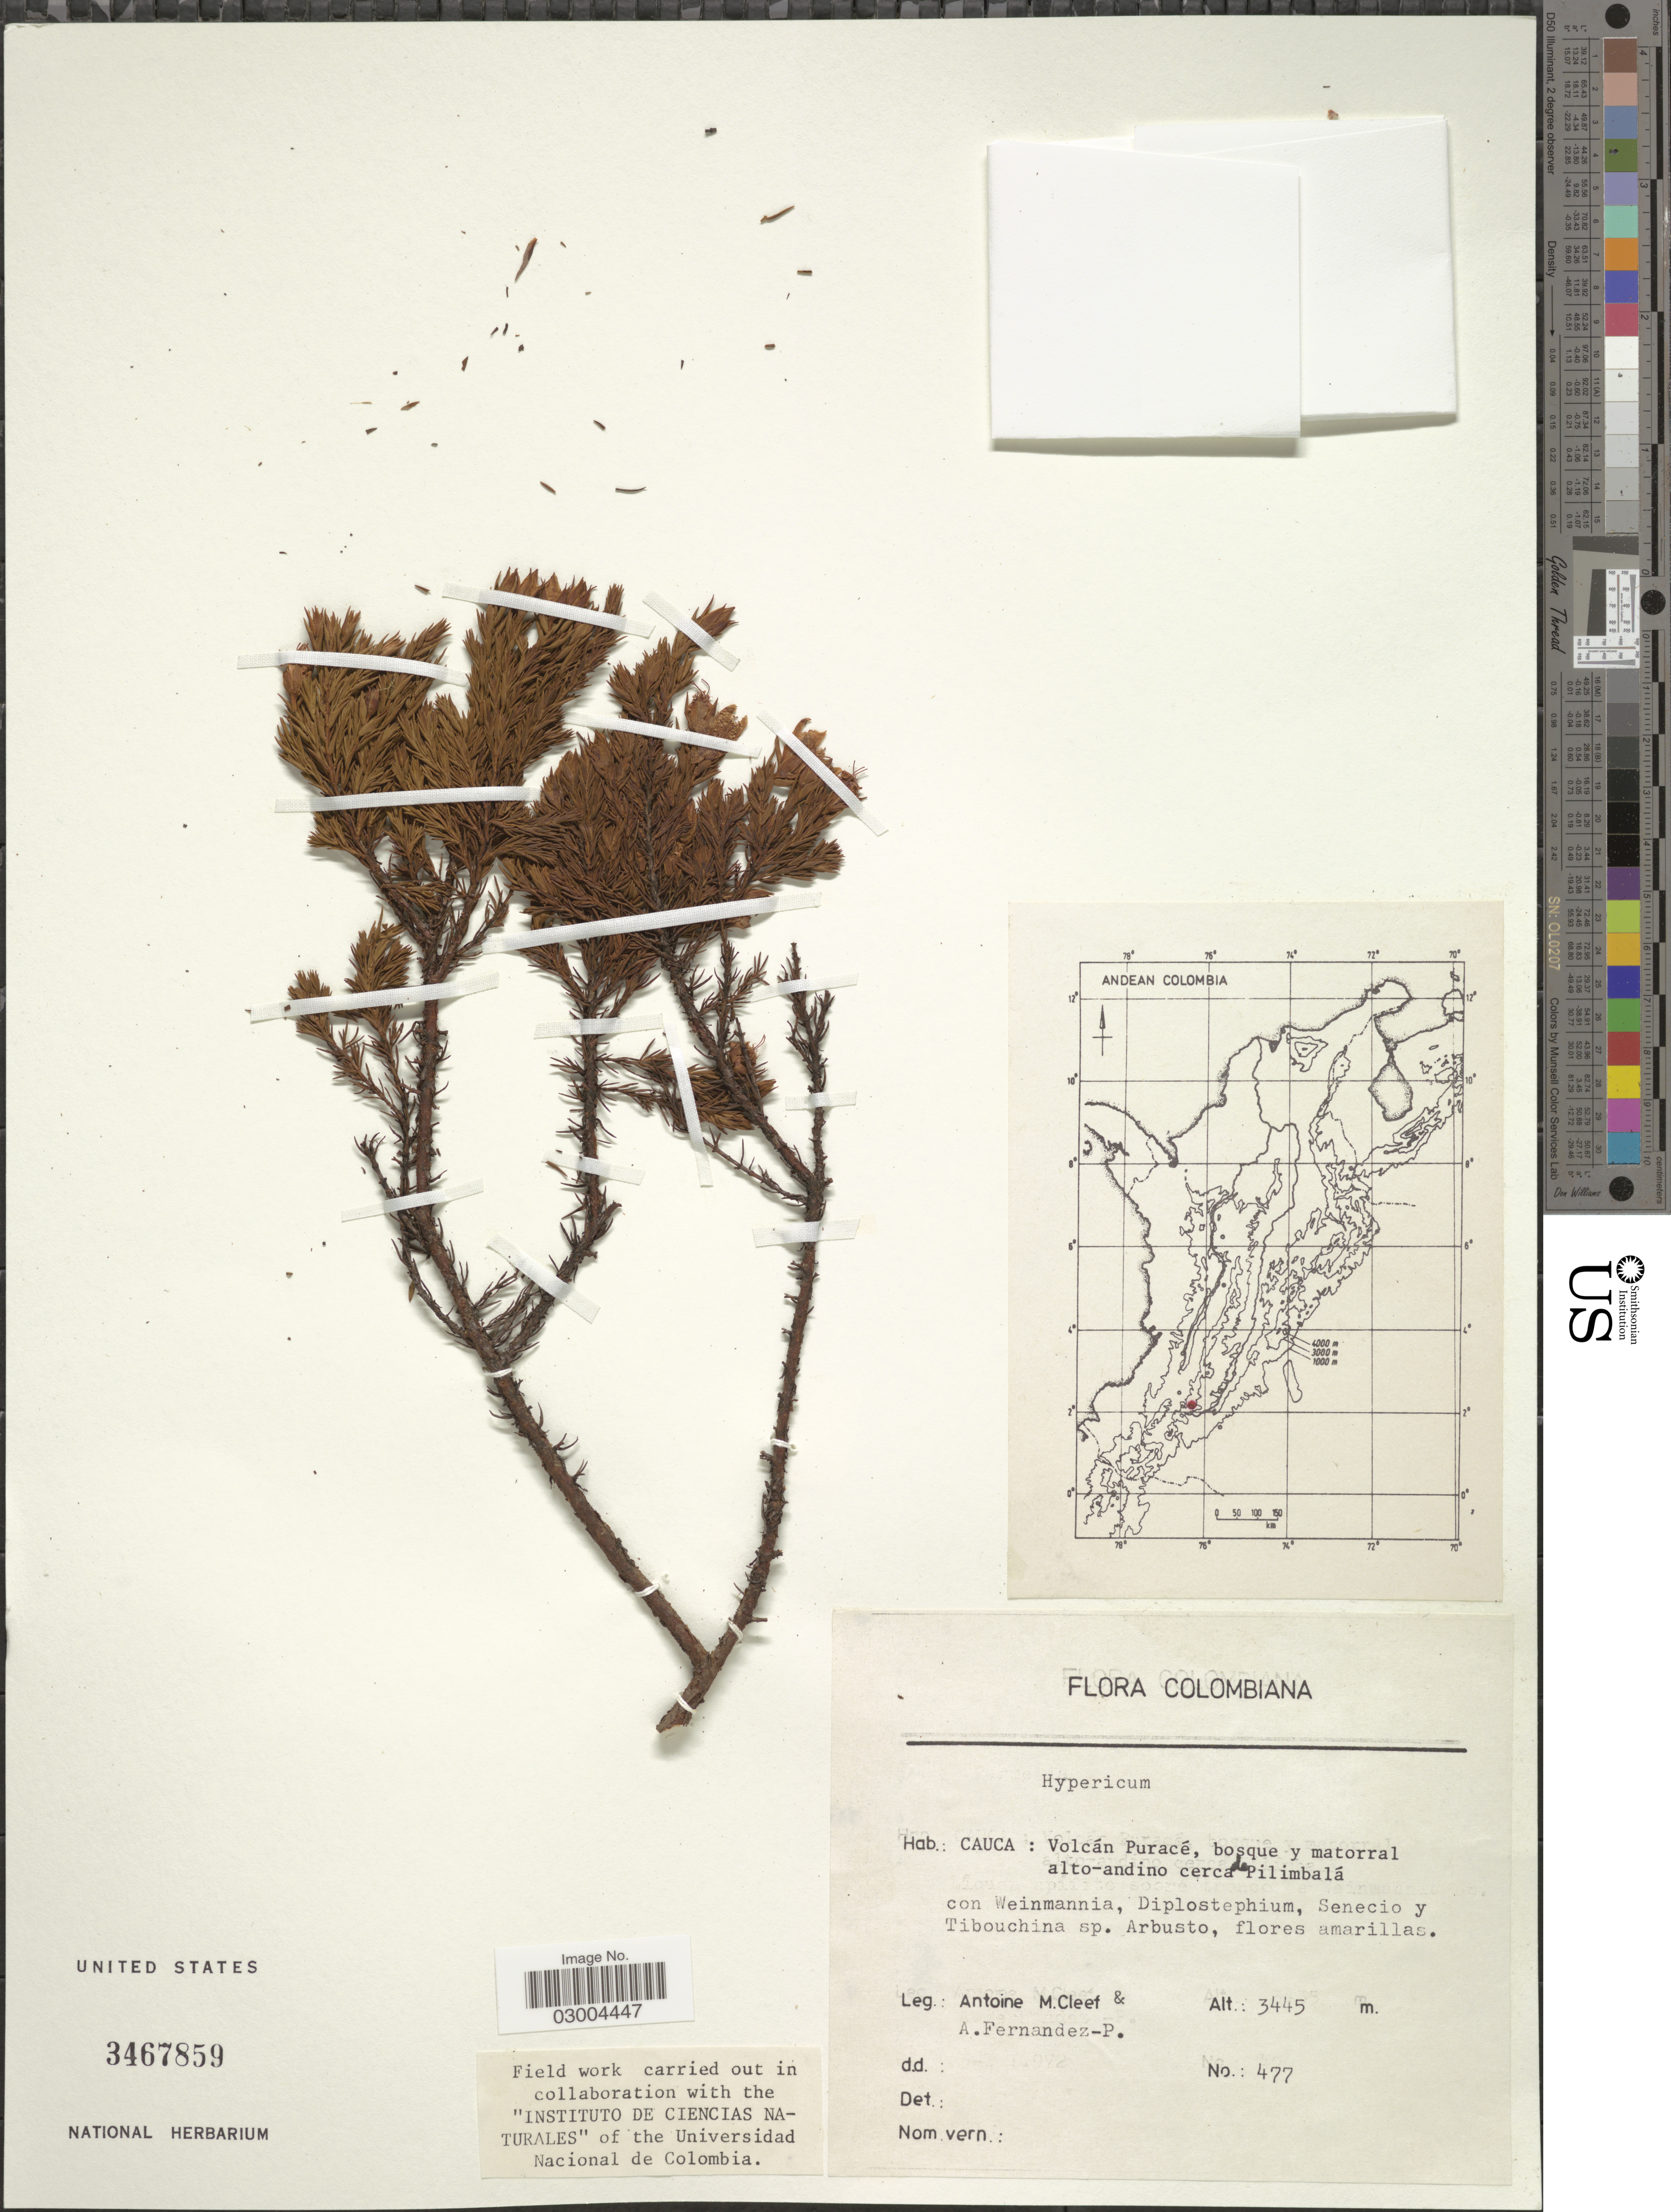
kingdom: Plantae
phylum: Tracheophyta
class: Magnoliopsida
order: Malpighiales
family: Hypericaceae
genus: Hypericum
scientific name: Hypericum sp.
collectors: A. M. Cleef & A. Fernández-Pérez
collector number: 477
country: Colombia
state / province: Cauca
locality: Volcán Puracé, bosque y matorral alto-andino cerca de Pilimbalá.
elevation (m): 3445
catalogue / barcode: US 3467859